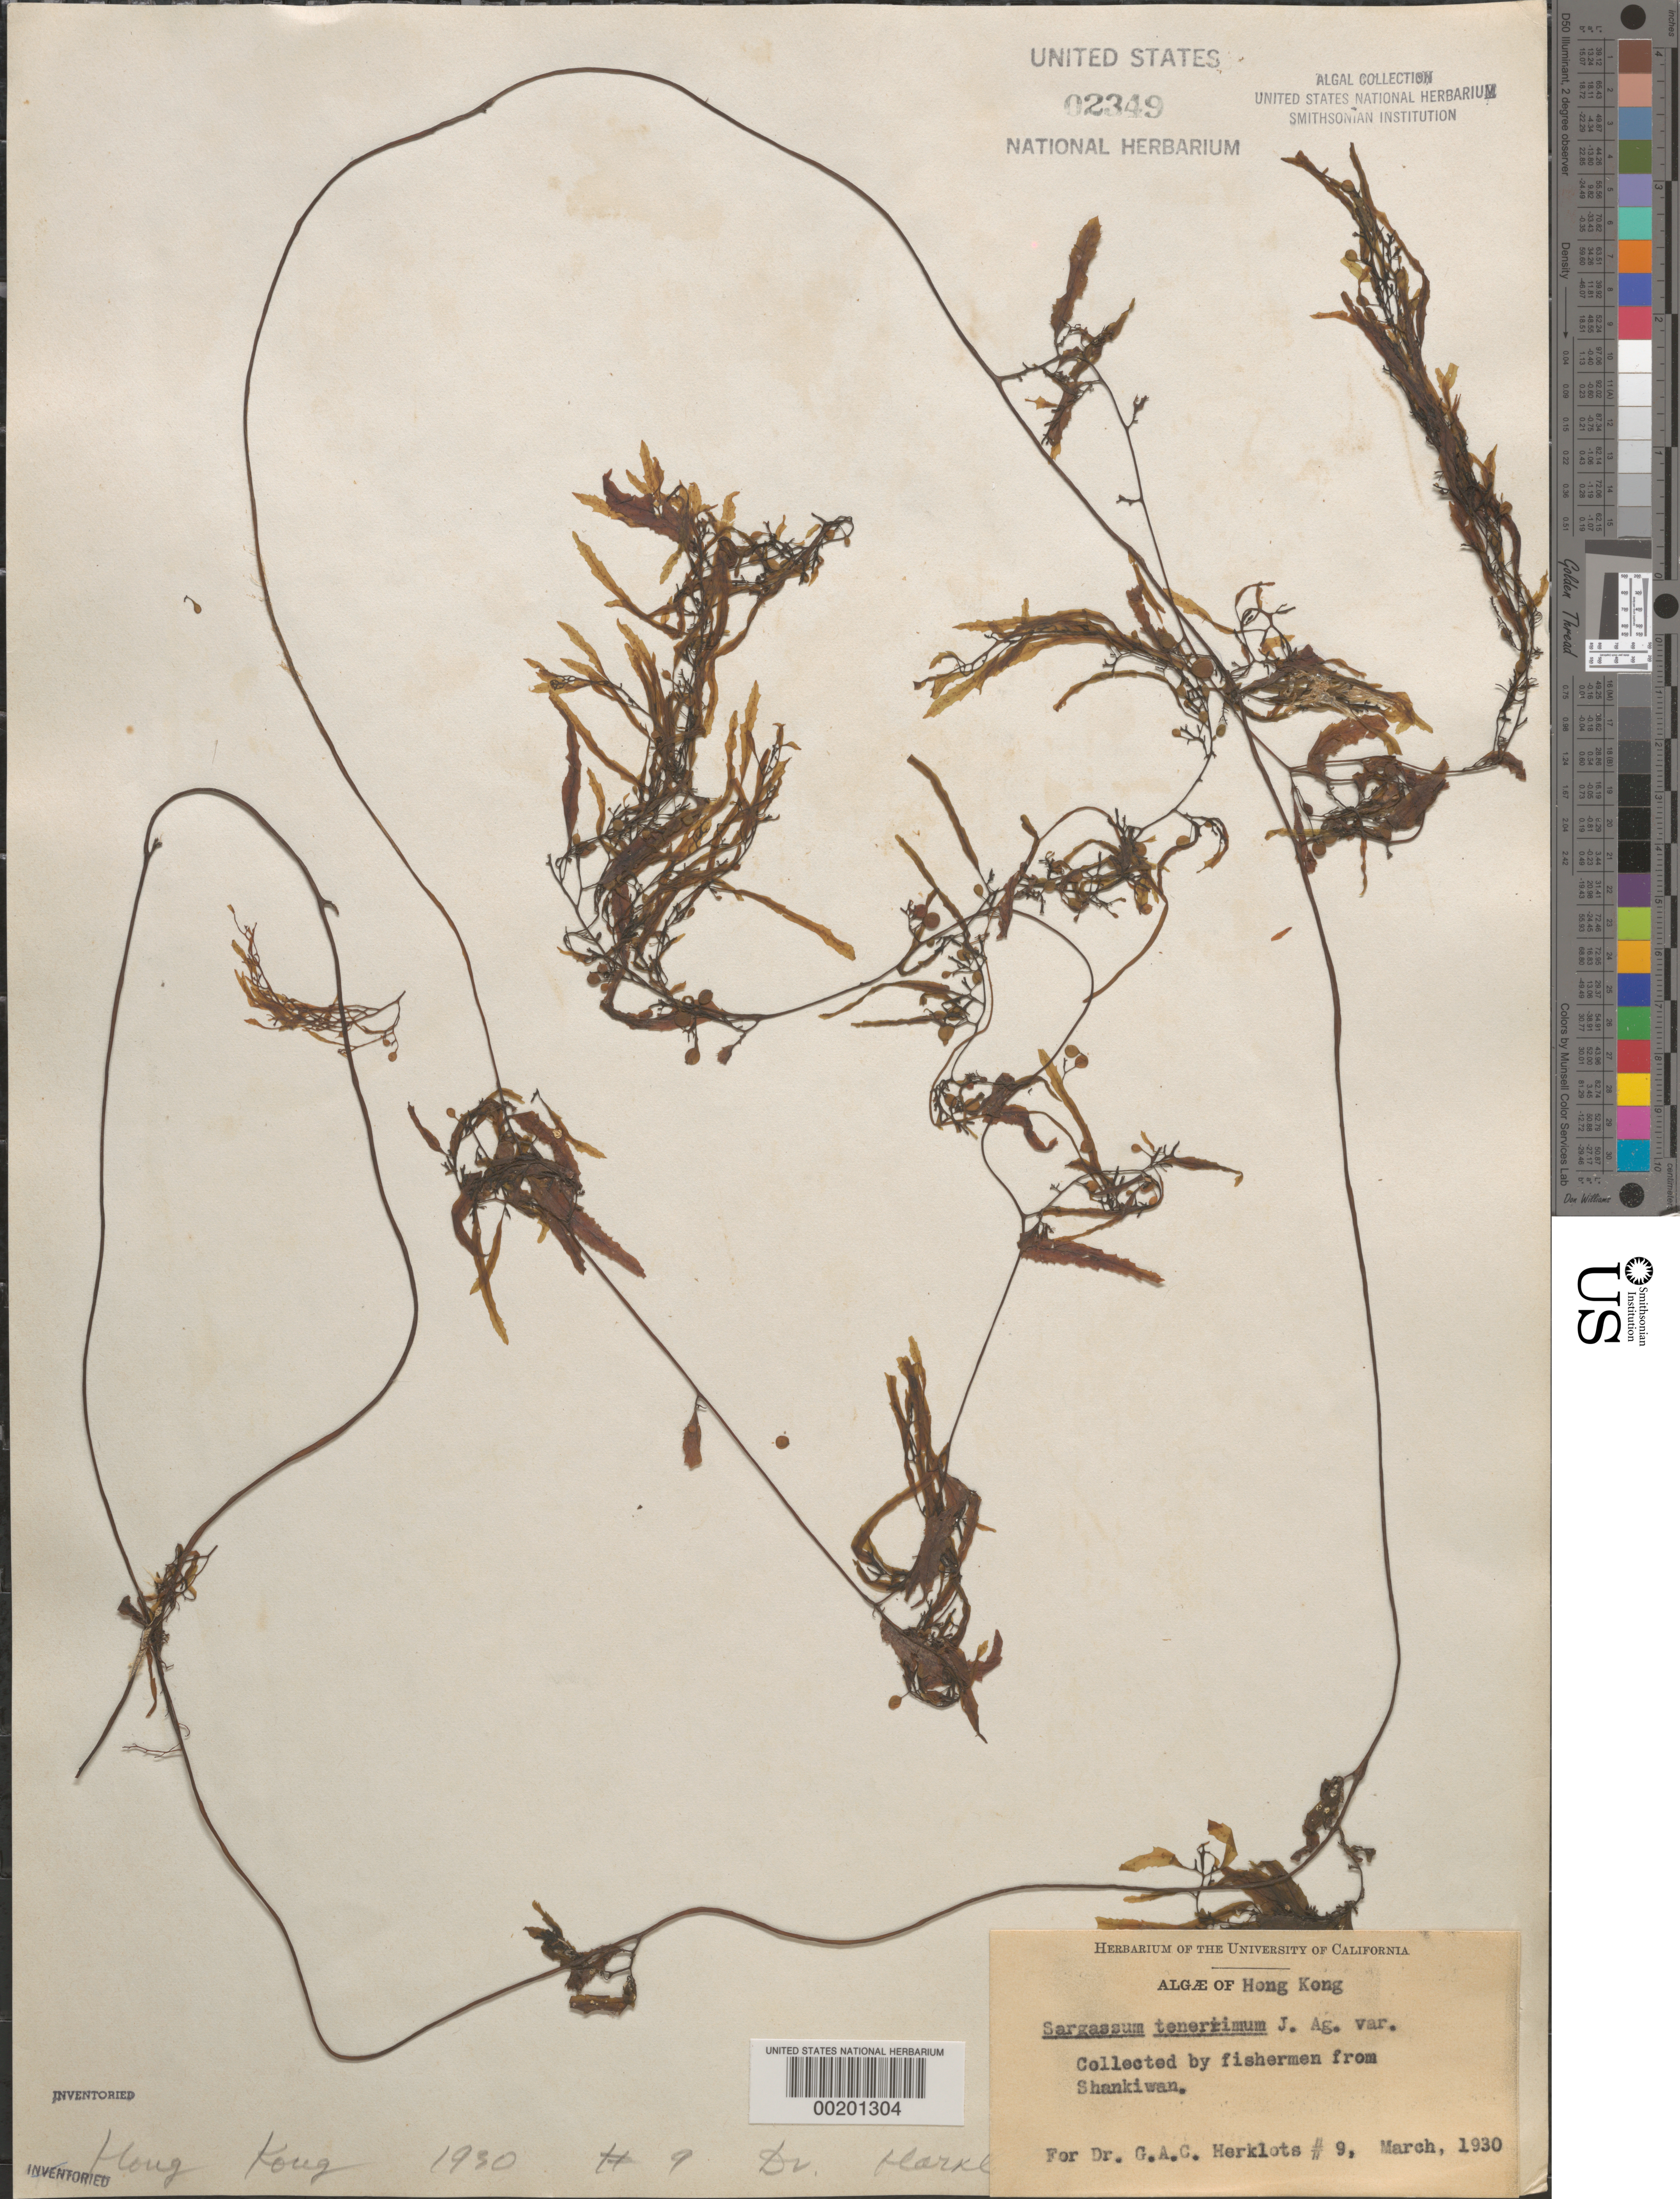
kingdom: Chromista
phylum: Ochrophyta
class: Phaeophyceae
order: Fucales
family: Sargassaceae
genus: Sargassum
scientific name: Sargassum tenerrimum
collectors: G. Herklots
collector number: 9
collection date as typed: Mar 1930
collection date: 1930-03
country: China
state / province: Hong Kong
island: Hong Kong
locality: Shankiwan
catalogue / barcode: US 2349